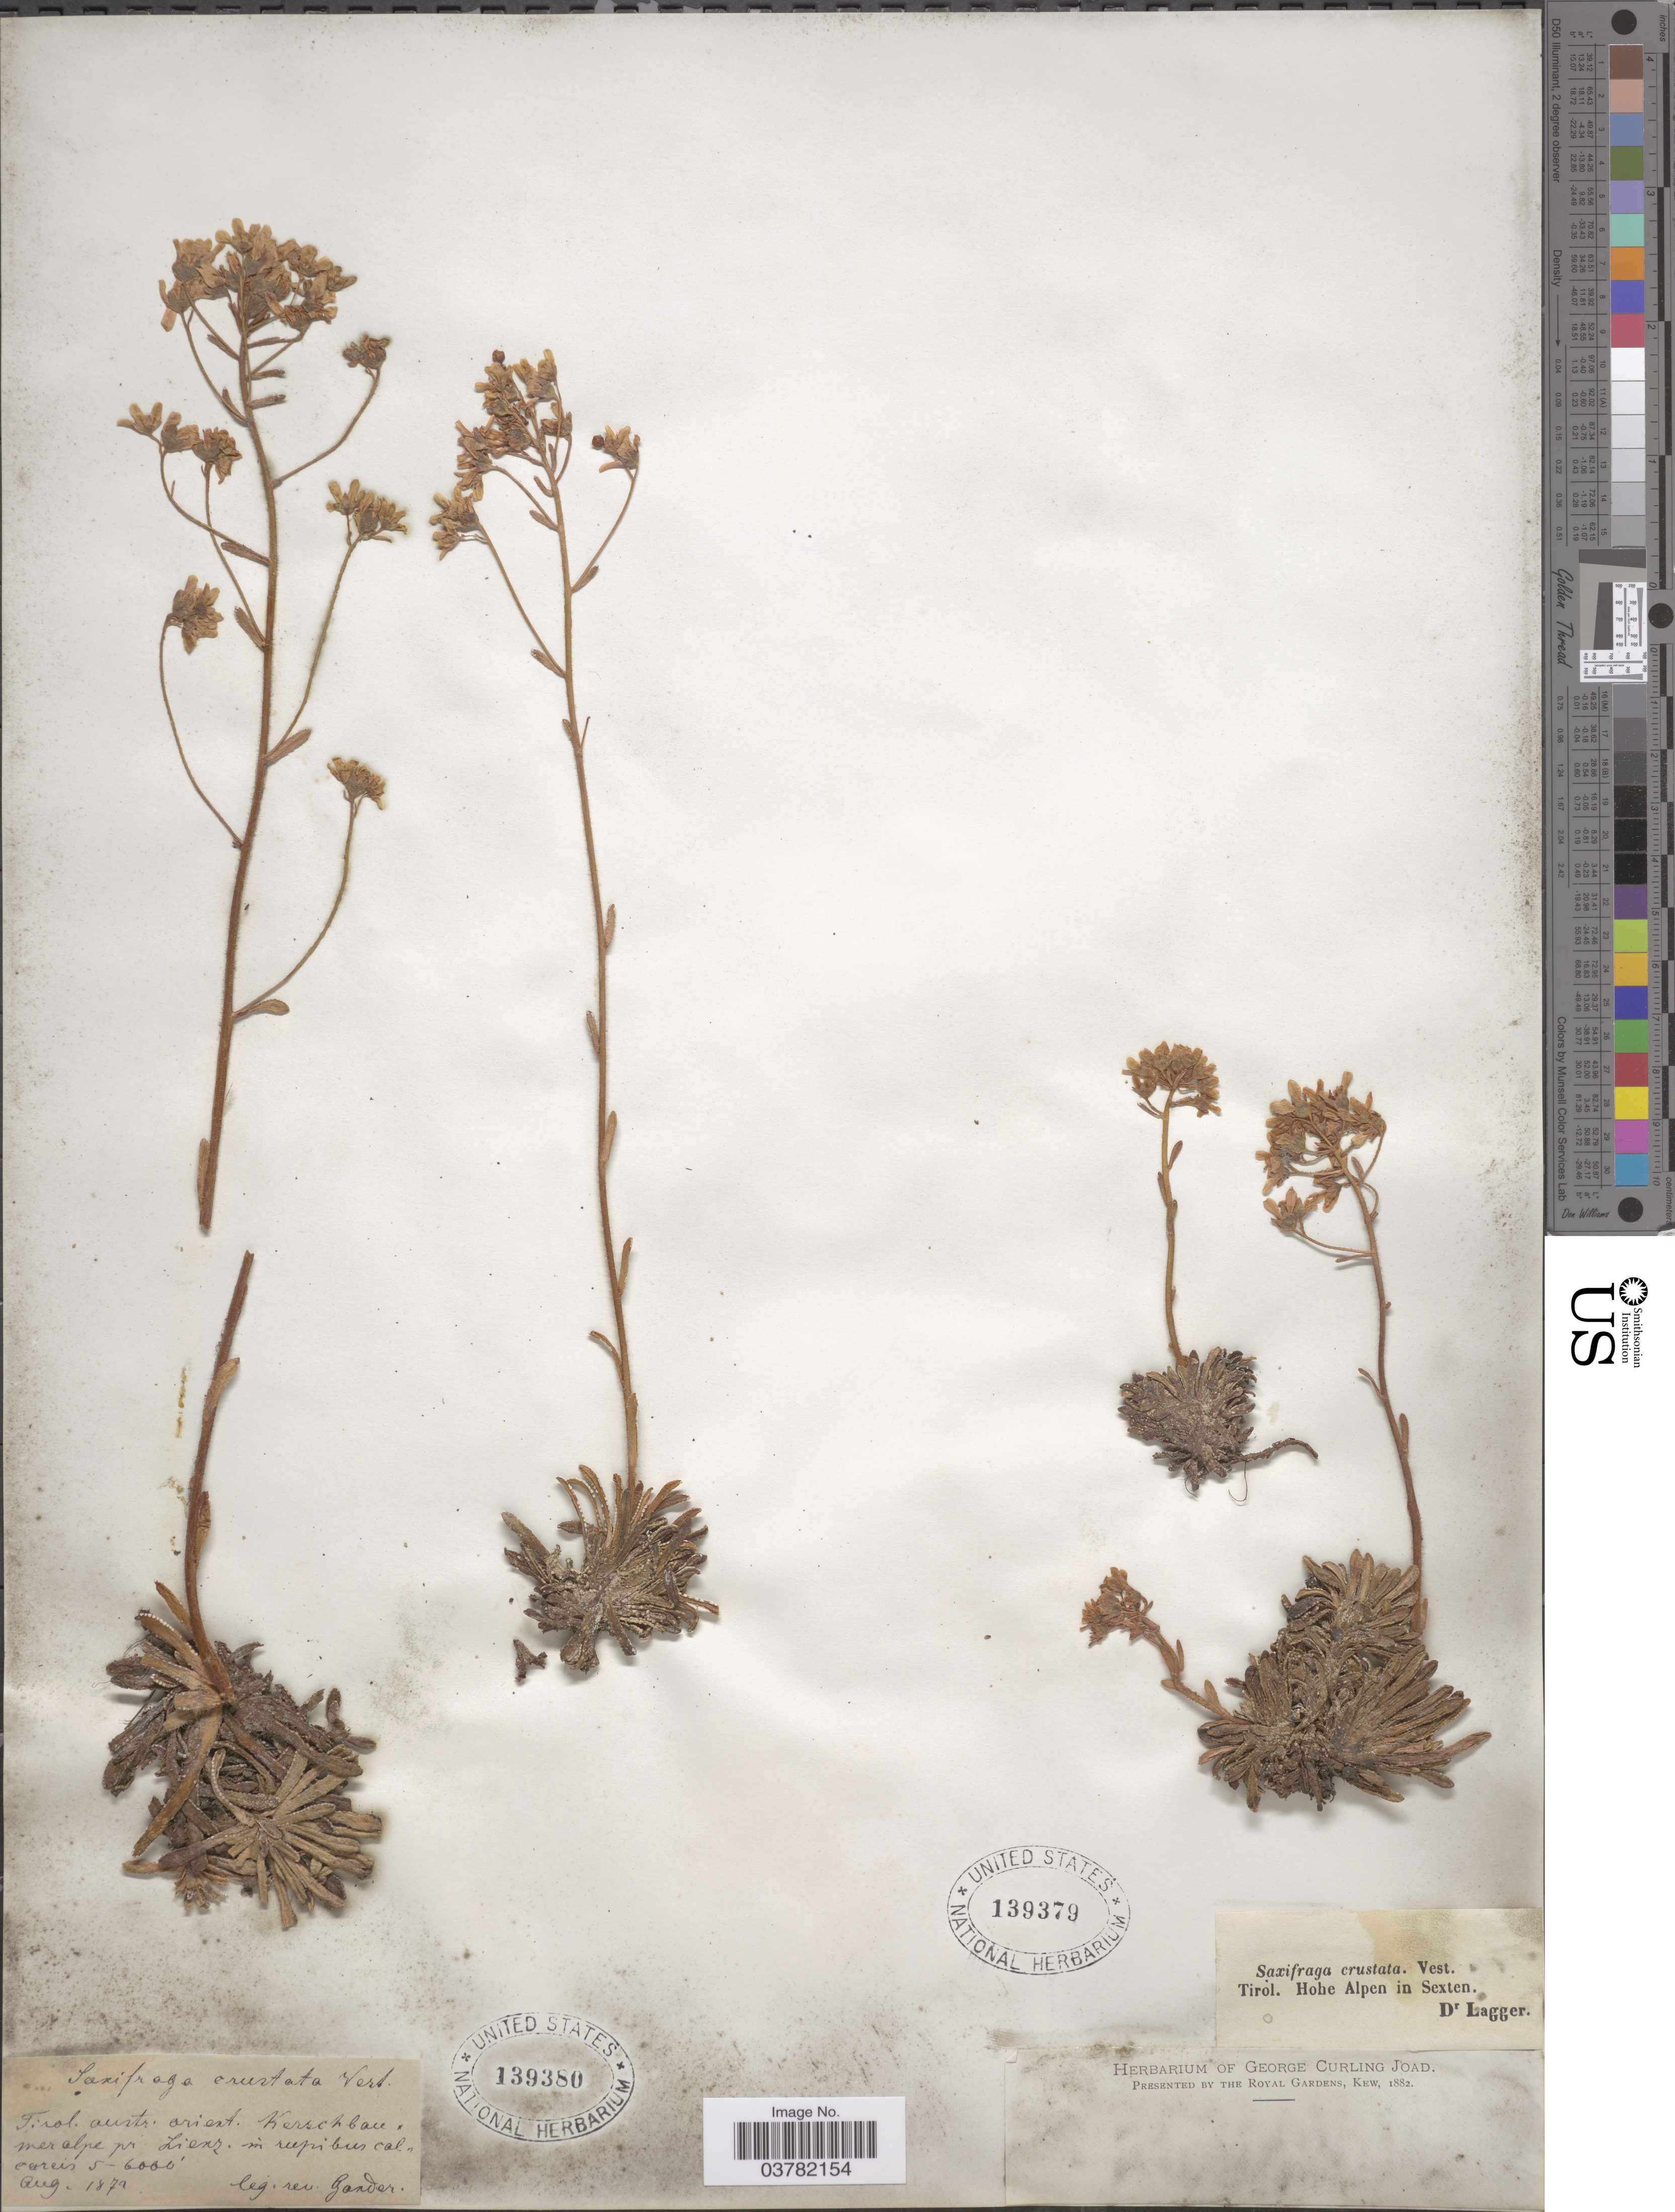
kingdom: Plantae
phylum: Tracheophyta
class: Magnoliopsida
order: Saxifragales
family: Saxifragaceae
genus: Saxifraga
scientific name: Saxifraga crustata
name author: Vest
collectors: Rev. Garder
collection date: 1879-08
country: Austria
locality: Tirol. austr. orient. Kerschbau, mer alpe pr. Lienz, in rupibus calcareis.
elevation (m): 1524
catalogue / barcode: US 139380